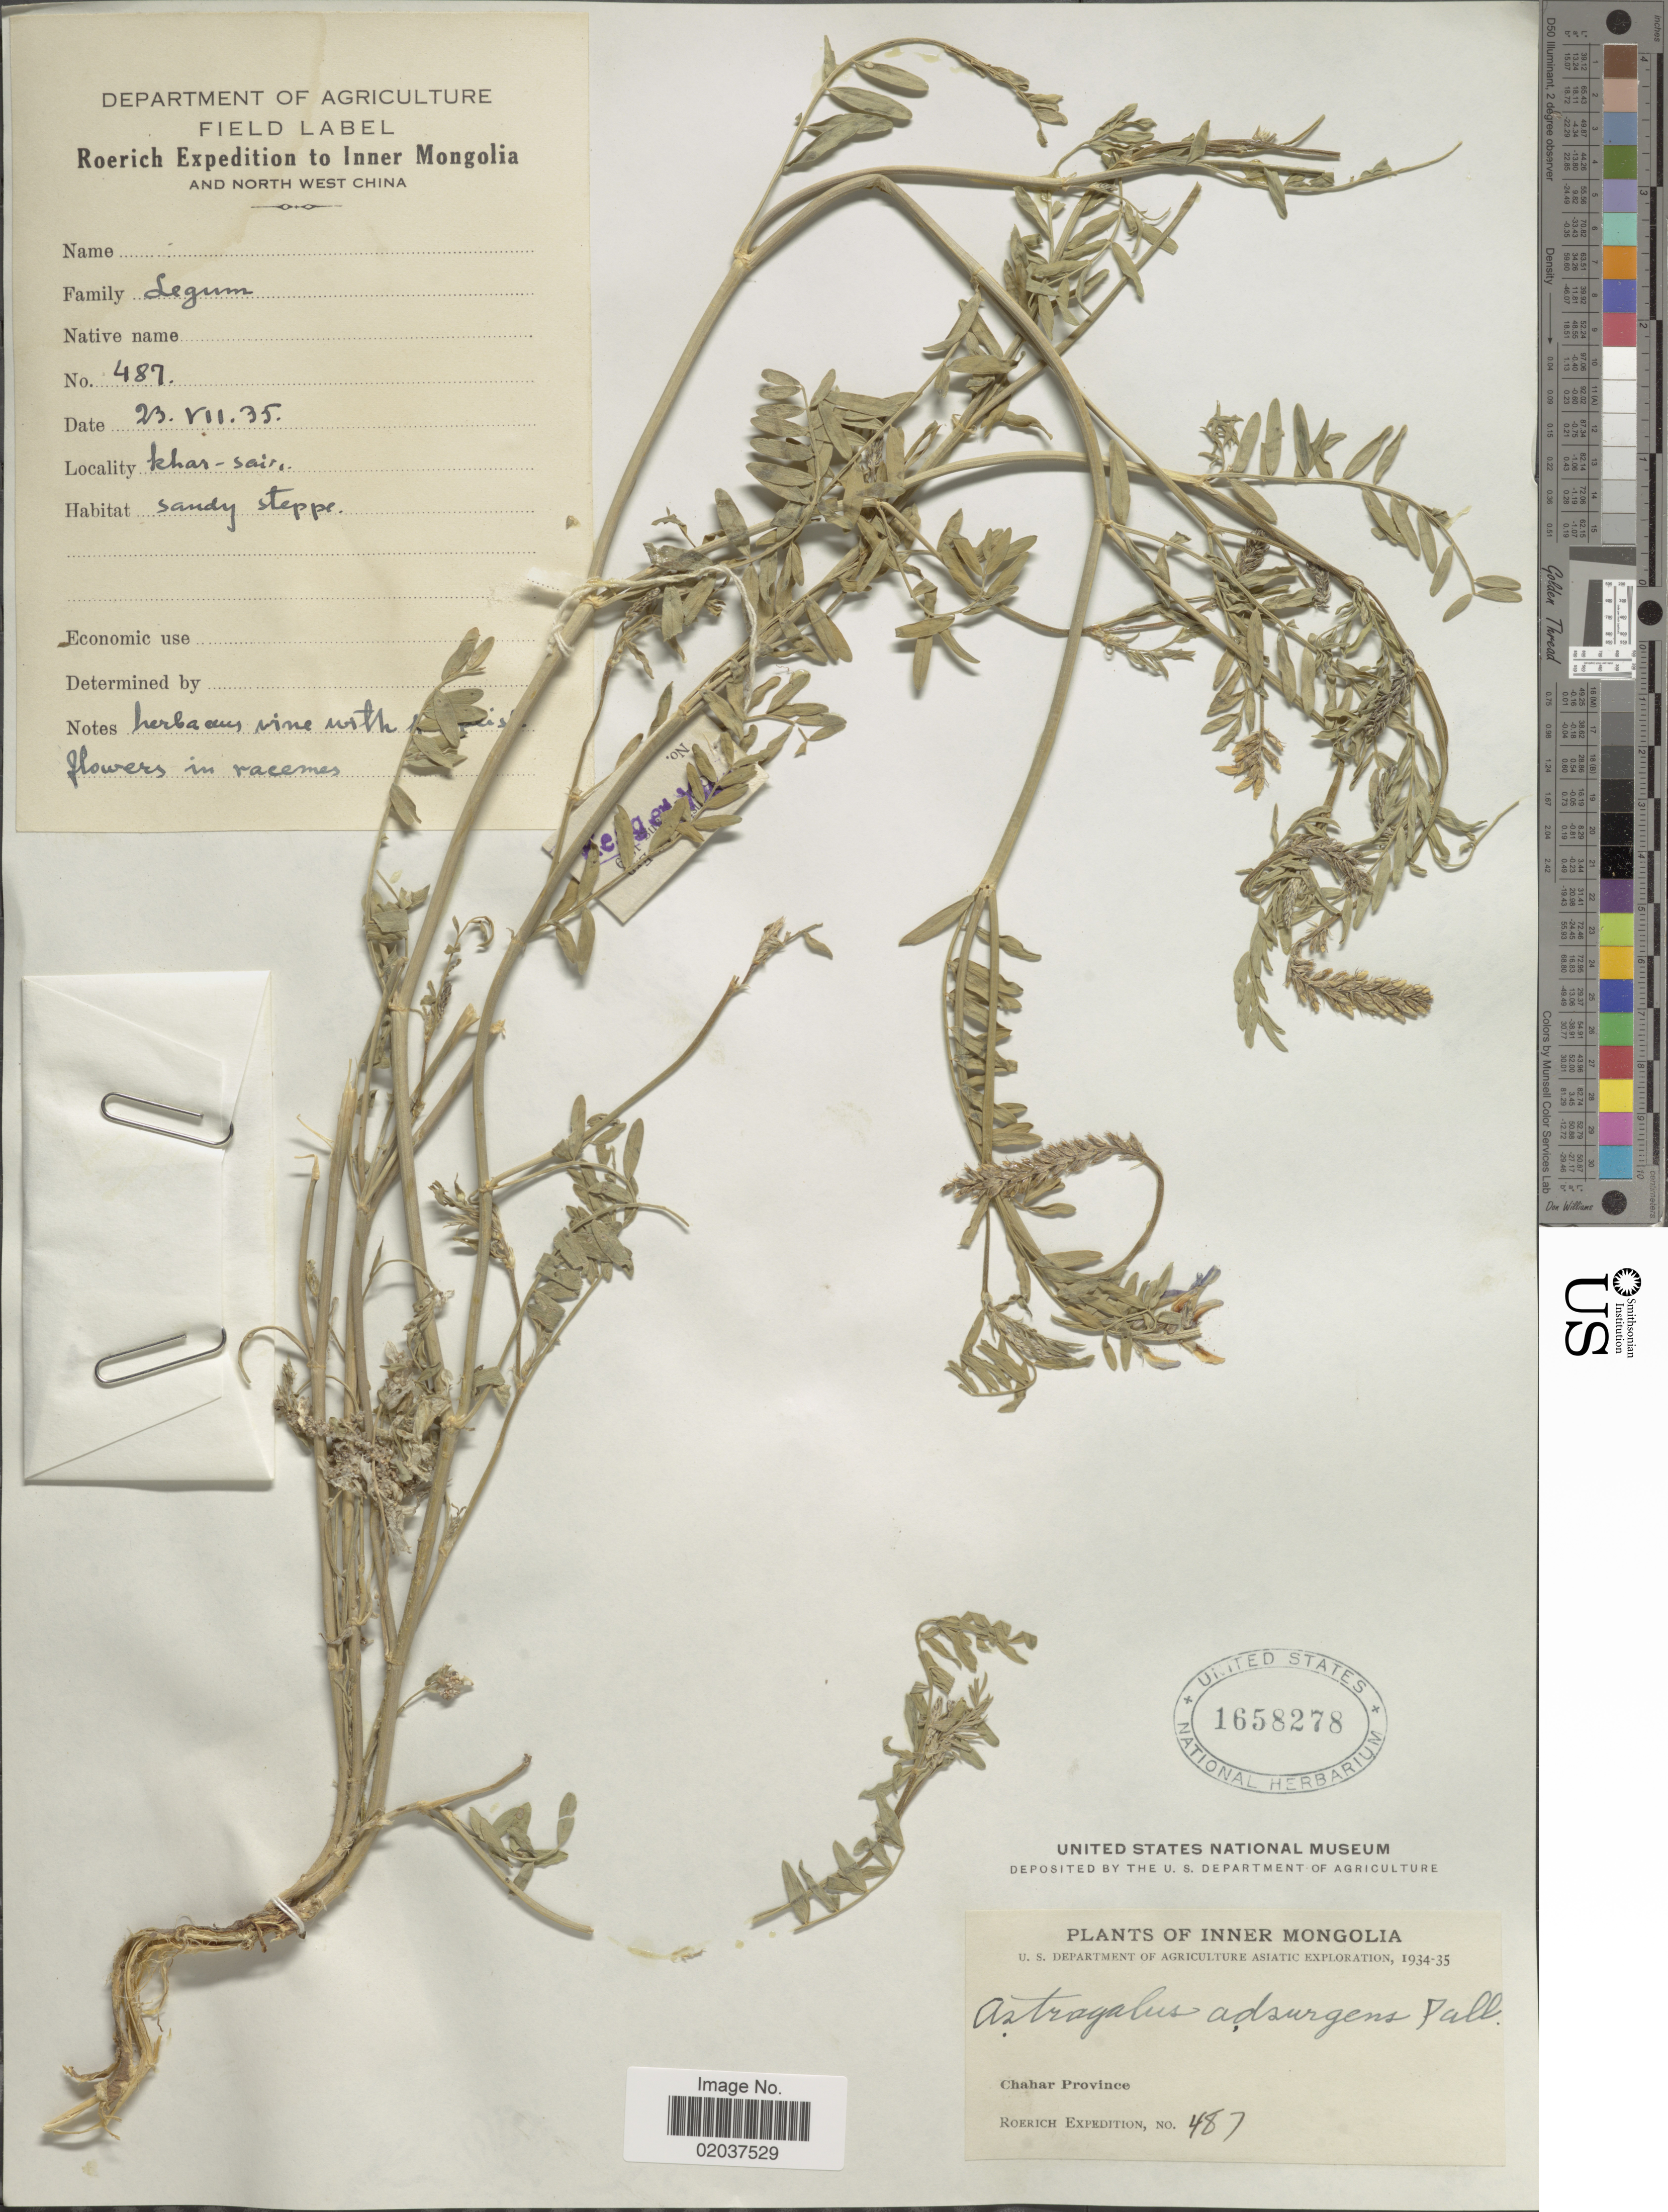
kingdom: Plantae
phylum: Tracheophyta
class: Magnoliopsida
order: Fabales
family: Fabaceae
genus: Astragalus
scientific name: Astragalus adsurgens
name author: Pall.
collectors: Roerich Expedition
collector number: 487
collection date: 1935-07-23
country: China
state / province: Nei Monggol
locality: Inner Mongolia, North West China, Khar-sair, Chahar Province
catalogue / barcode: US 1658278